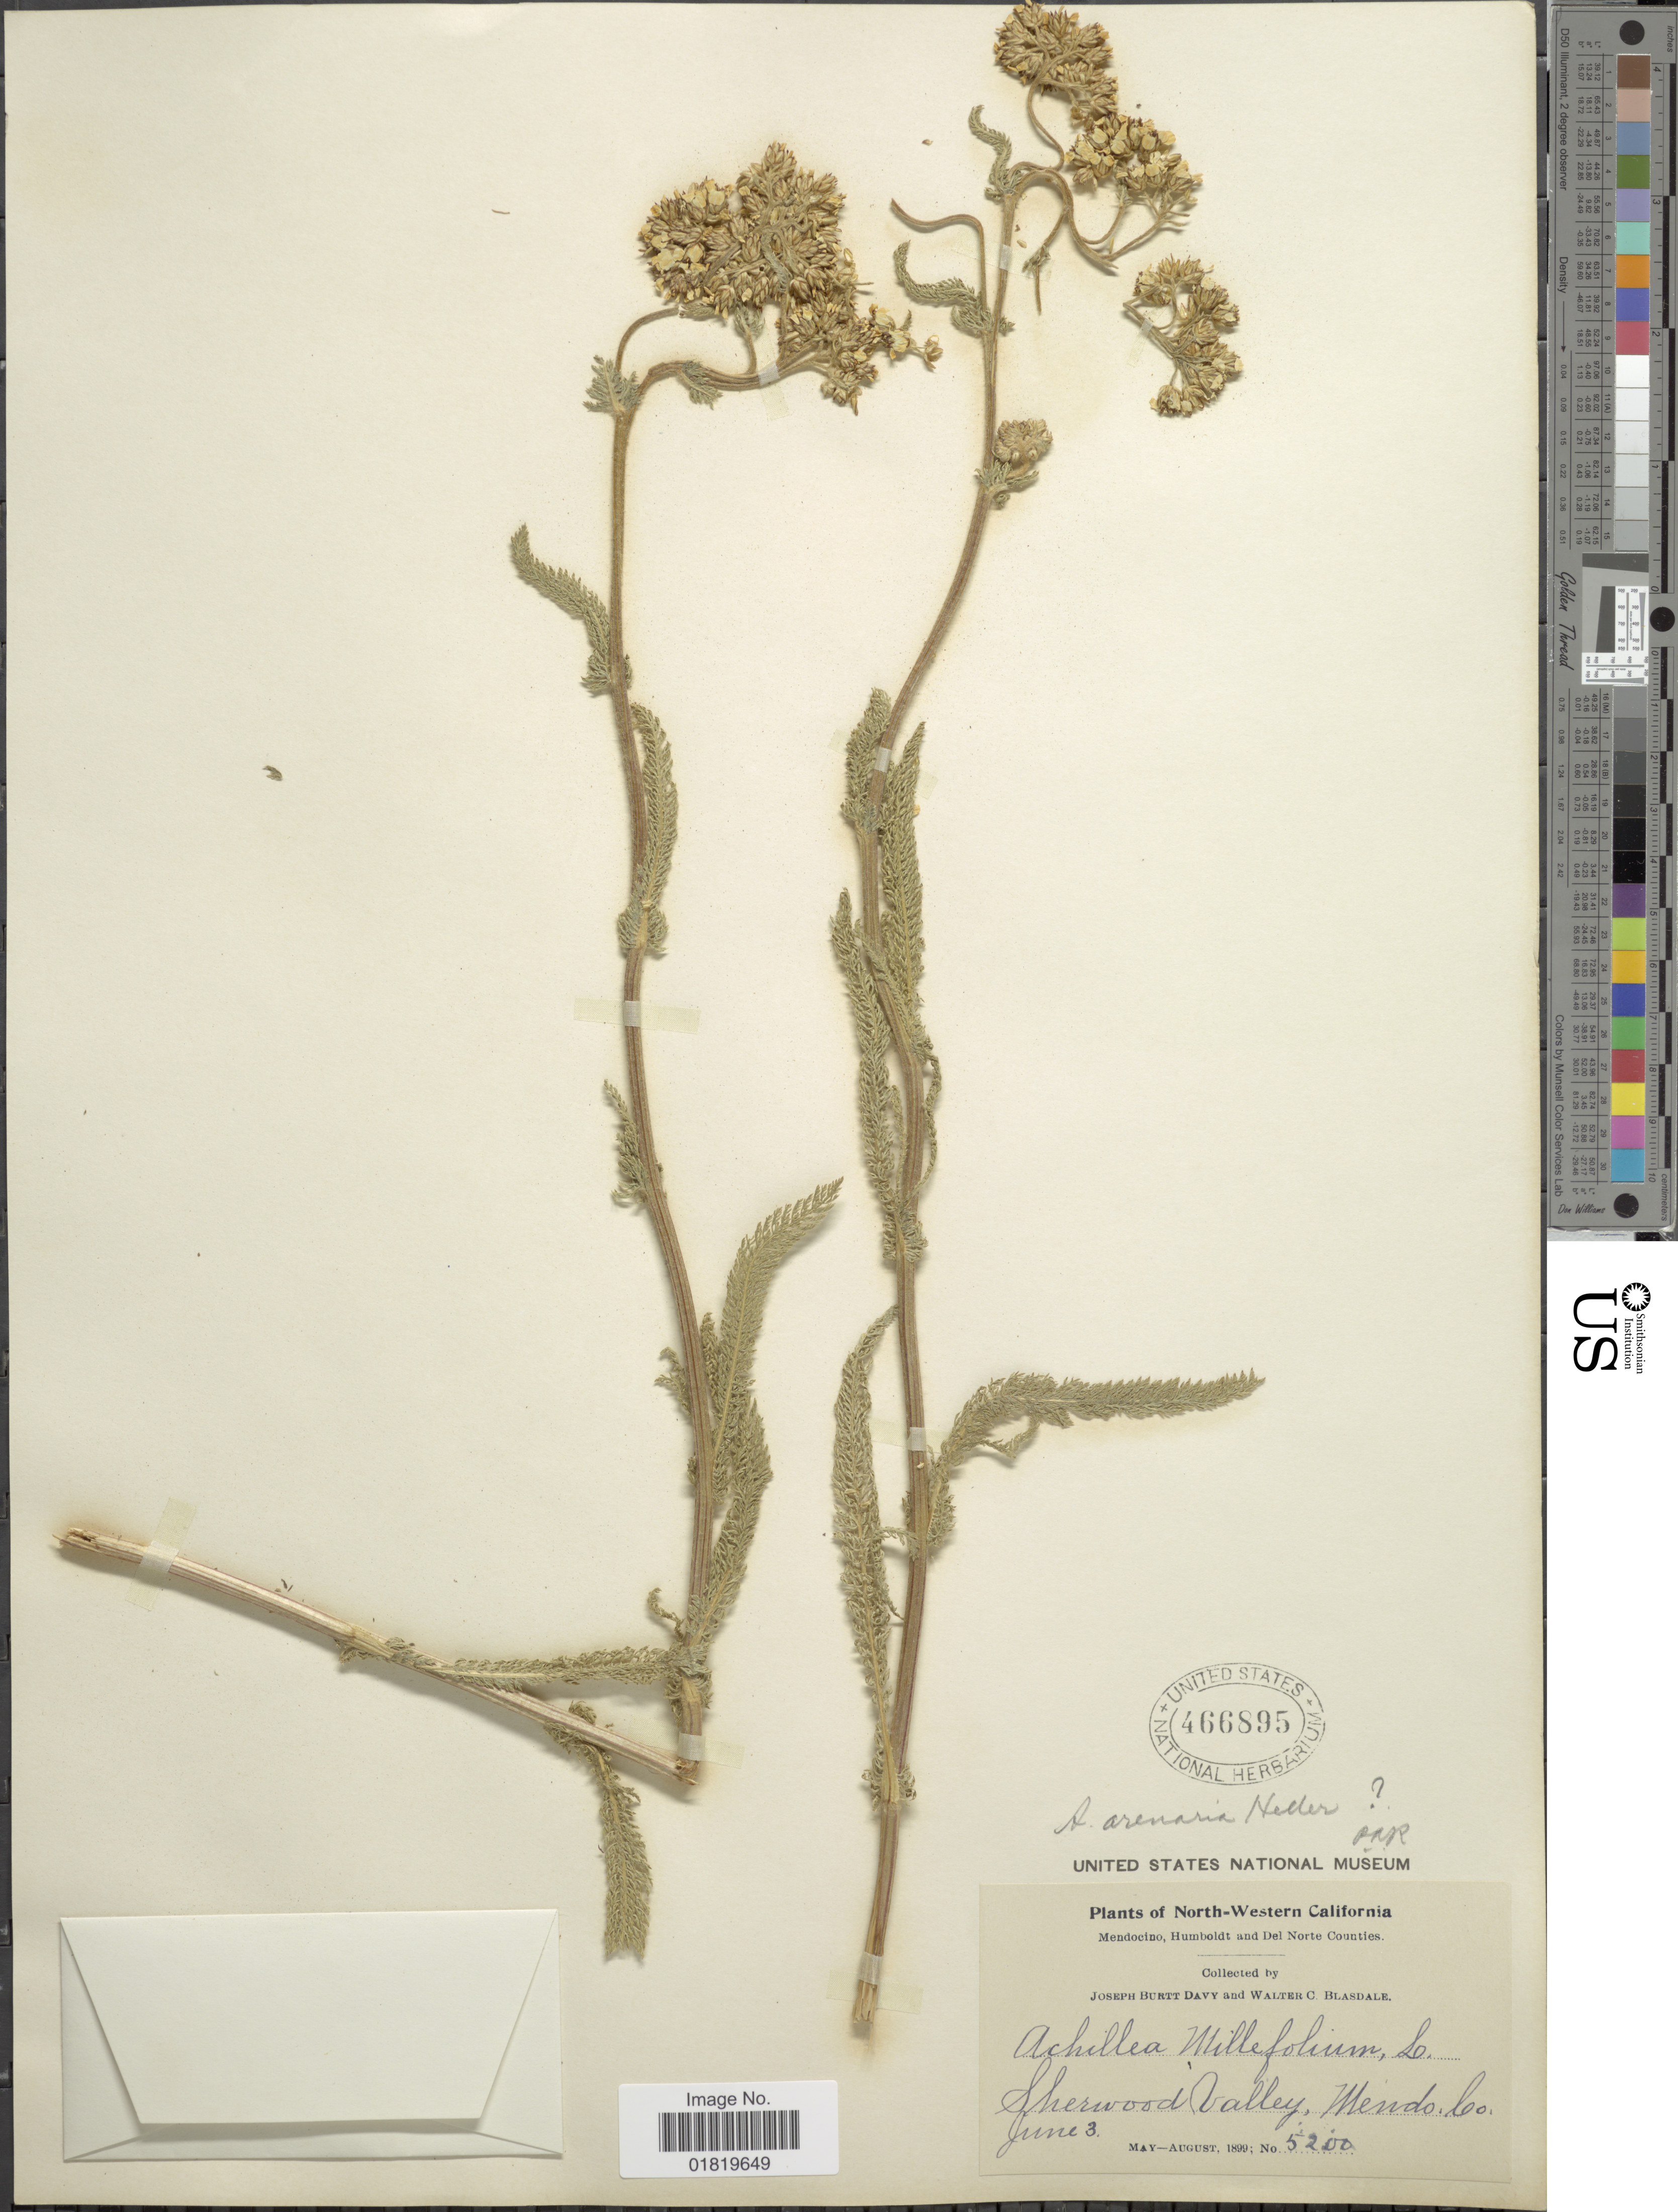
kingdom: Plantae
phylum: Tracheophyta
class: Magnoliopsida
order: Asterales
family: Asteraceae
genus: Achillea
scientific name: Achillea arenicola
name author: A. Heller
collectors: J. Burtt Davy & W. Blasdale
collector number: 5200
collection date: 1899-06-03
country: United States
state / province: California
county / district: Mendocino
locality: North-Western California, Sherwood Valley, Mendo. Co.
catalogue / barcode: US 466895